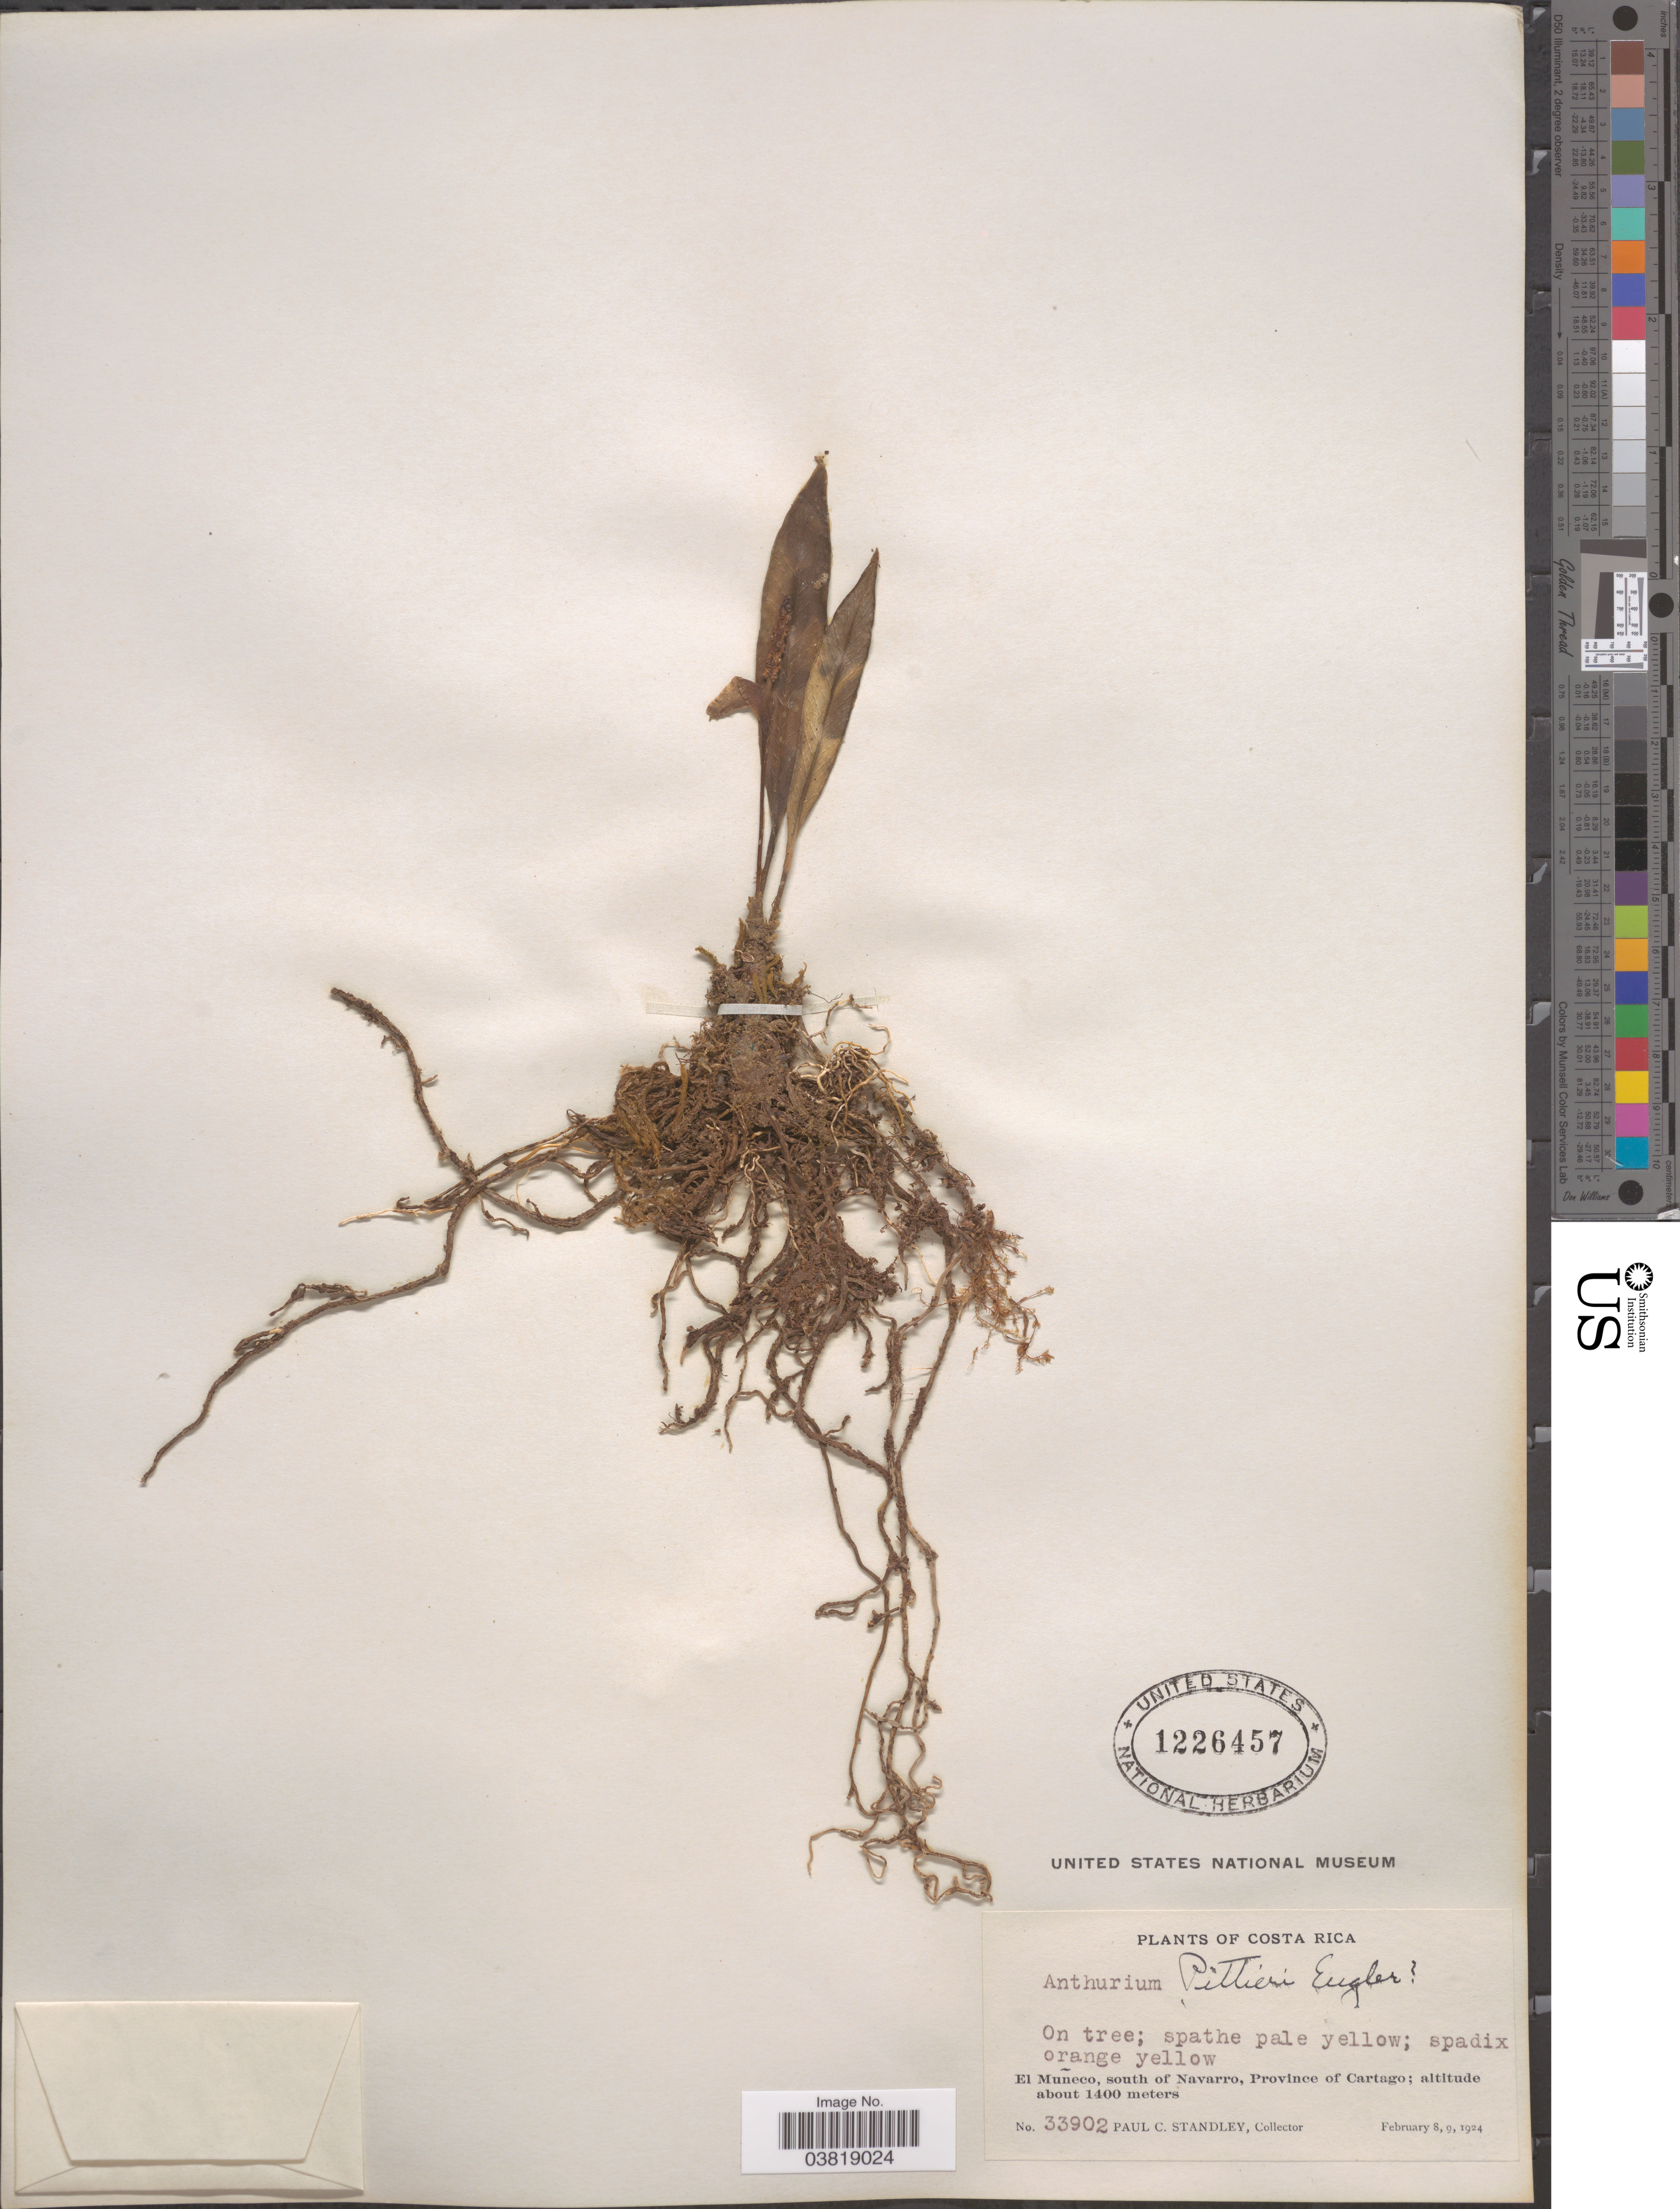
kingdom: Plantae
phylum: Tracheophyta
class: Liliopsida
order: Alismatales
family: Araceae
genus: Anthurium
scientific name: Anthurium pittieri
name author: Engl.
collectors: P. C. Standley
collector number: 33902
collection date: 1924-02-08/1924-02-09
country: Costa Rica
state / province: Cartago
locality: El Muñeco, south of Navarro.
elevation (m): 1400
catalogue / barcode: US 1226457